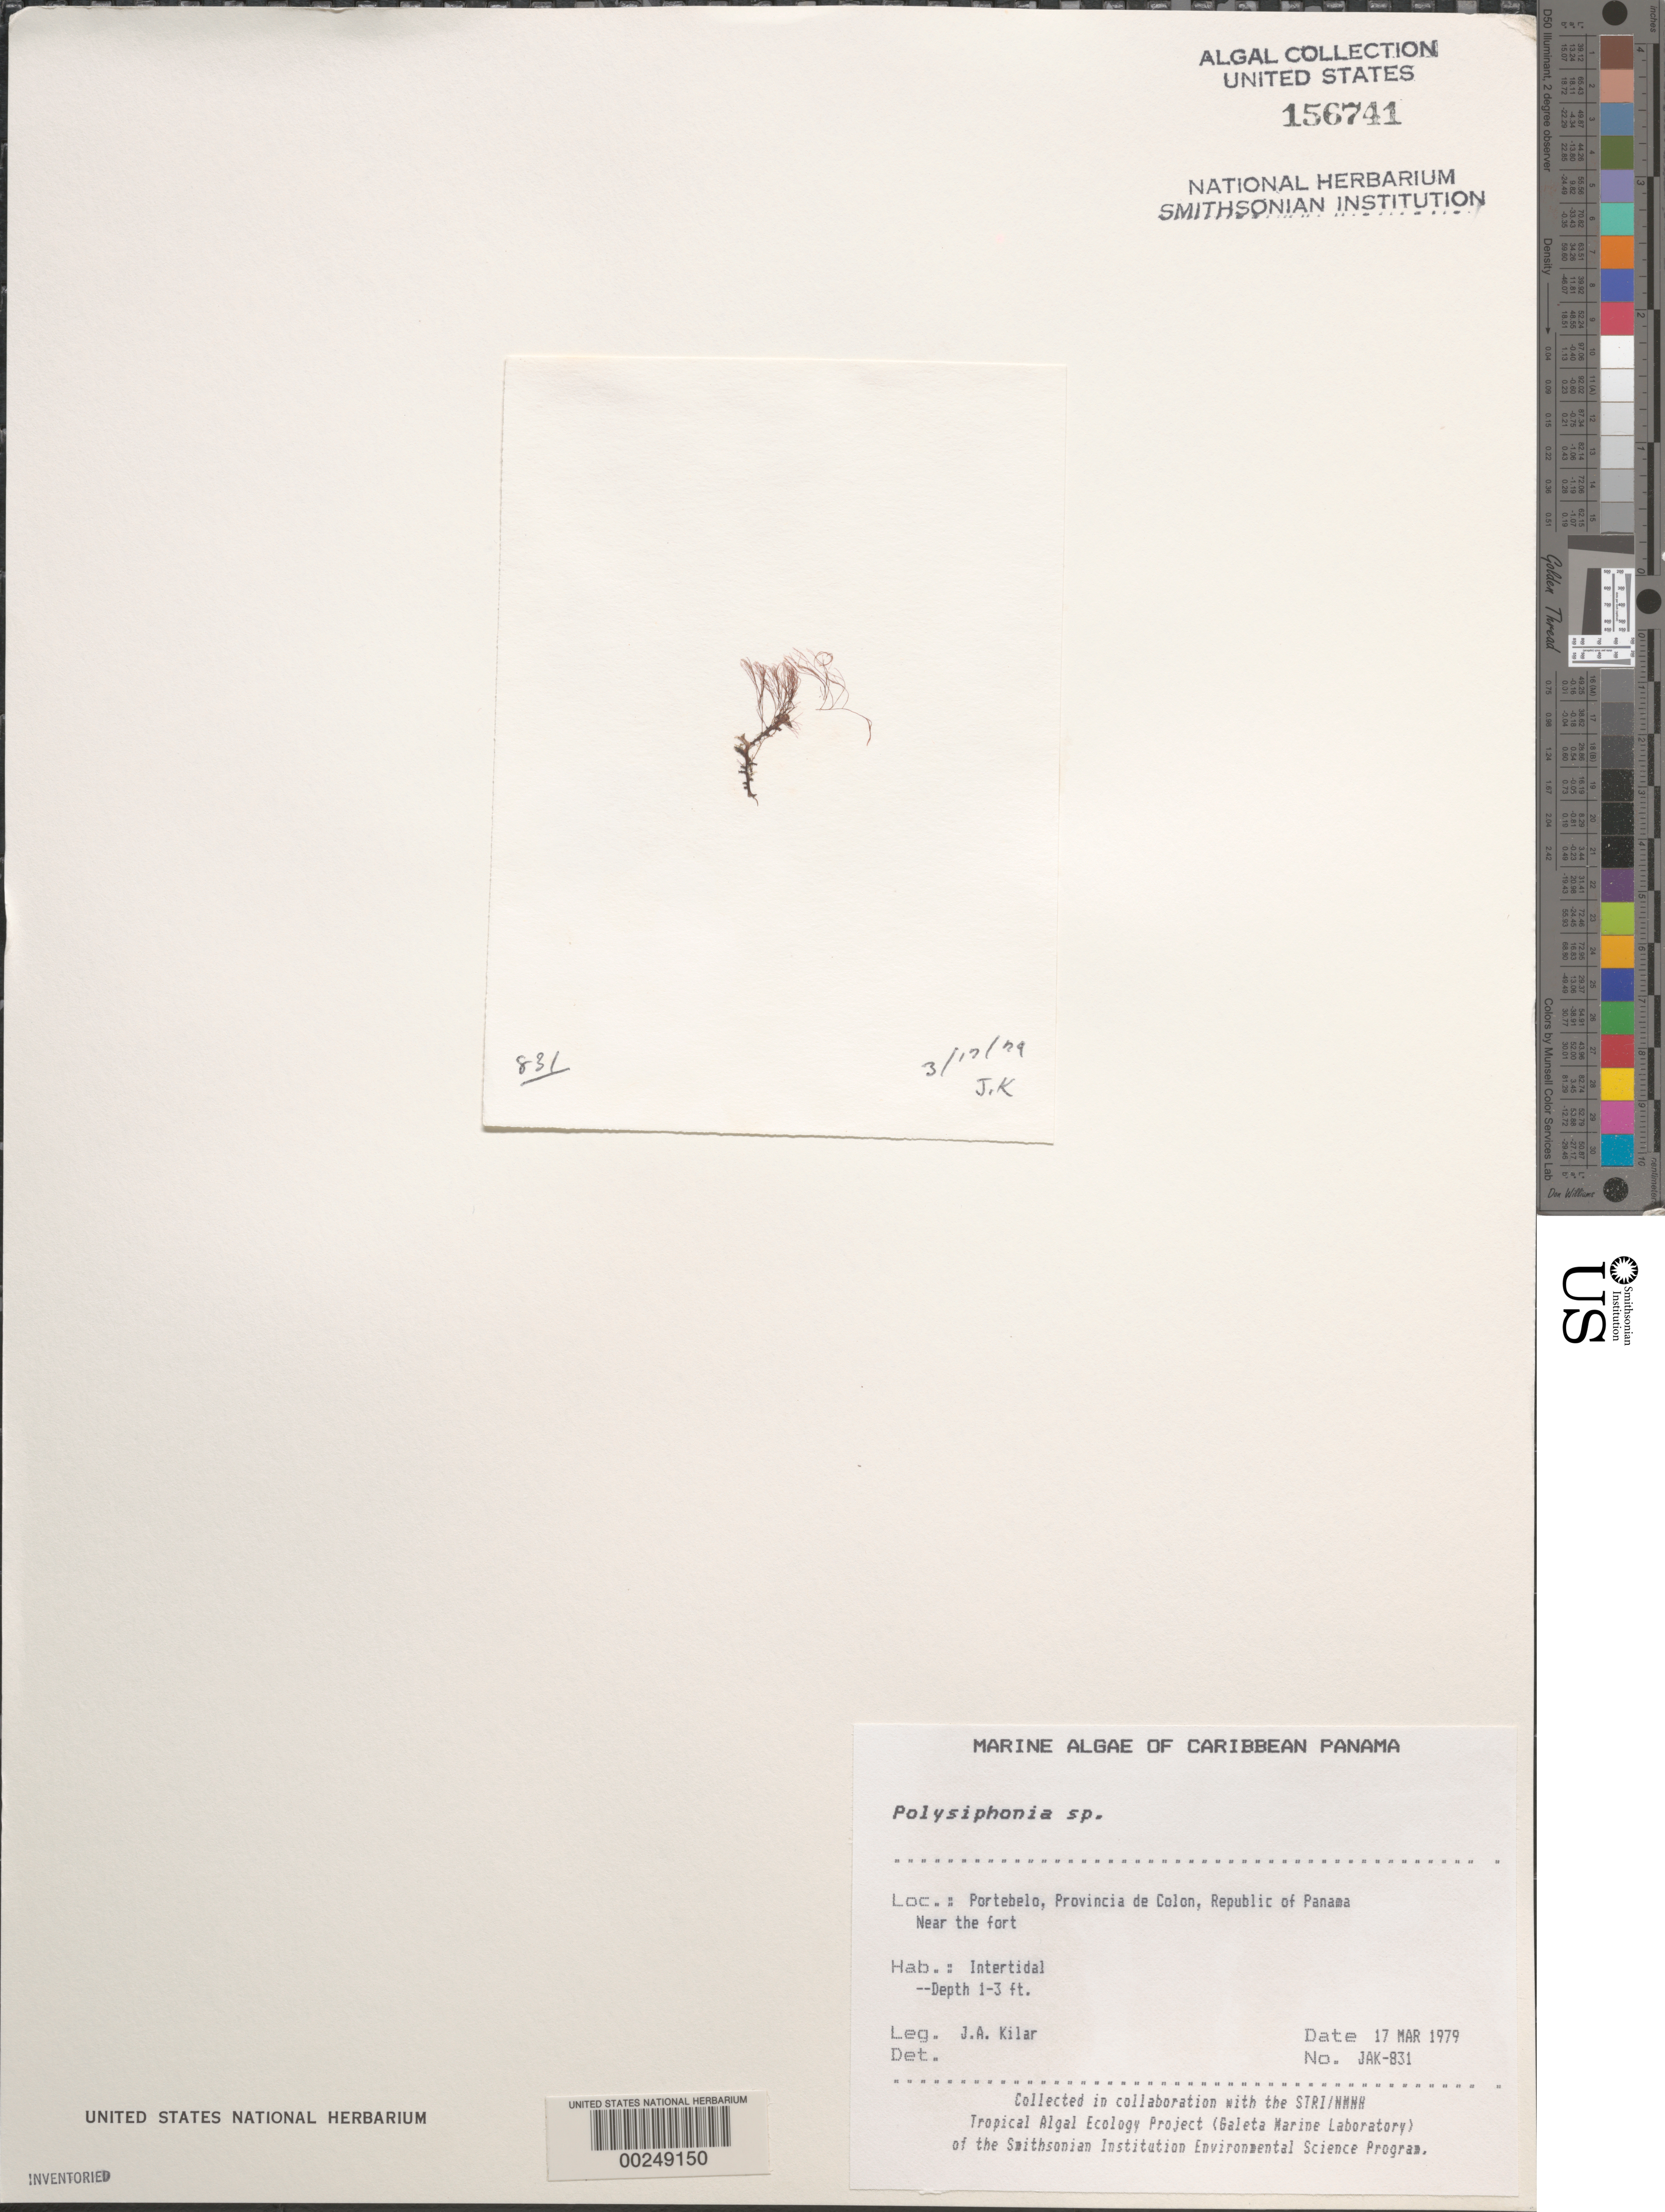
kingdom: Plantae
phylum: Rhodophyta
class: Florideophyceae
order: Ceramiales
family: Rhodomelaceae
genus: Polysiphonia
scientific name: Polysiphonia sp.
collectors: J. A. Kilar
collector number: JAK-831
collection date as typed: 17 Mar 1979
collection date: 1979-03-17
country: Panama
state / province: Colón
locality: Portebelo, near the Fort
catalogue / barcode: US 156741